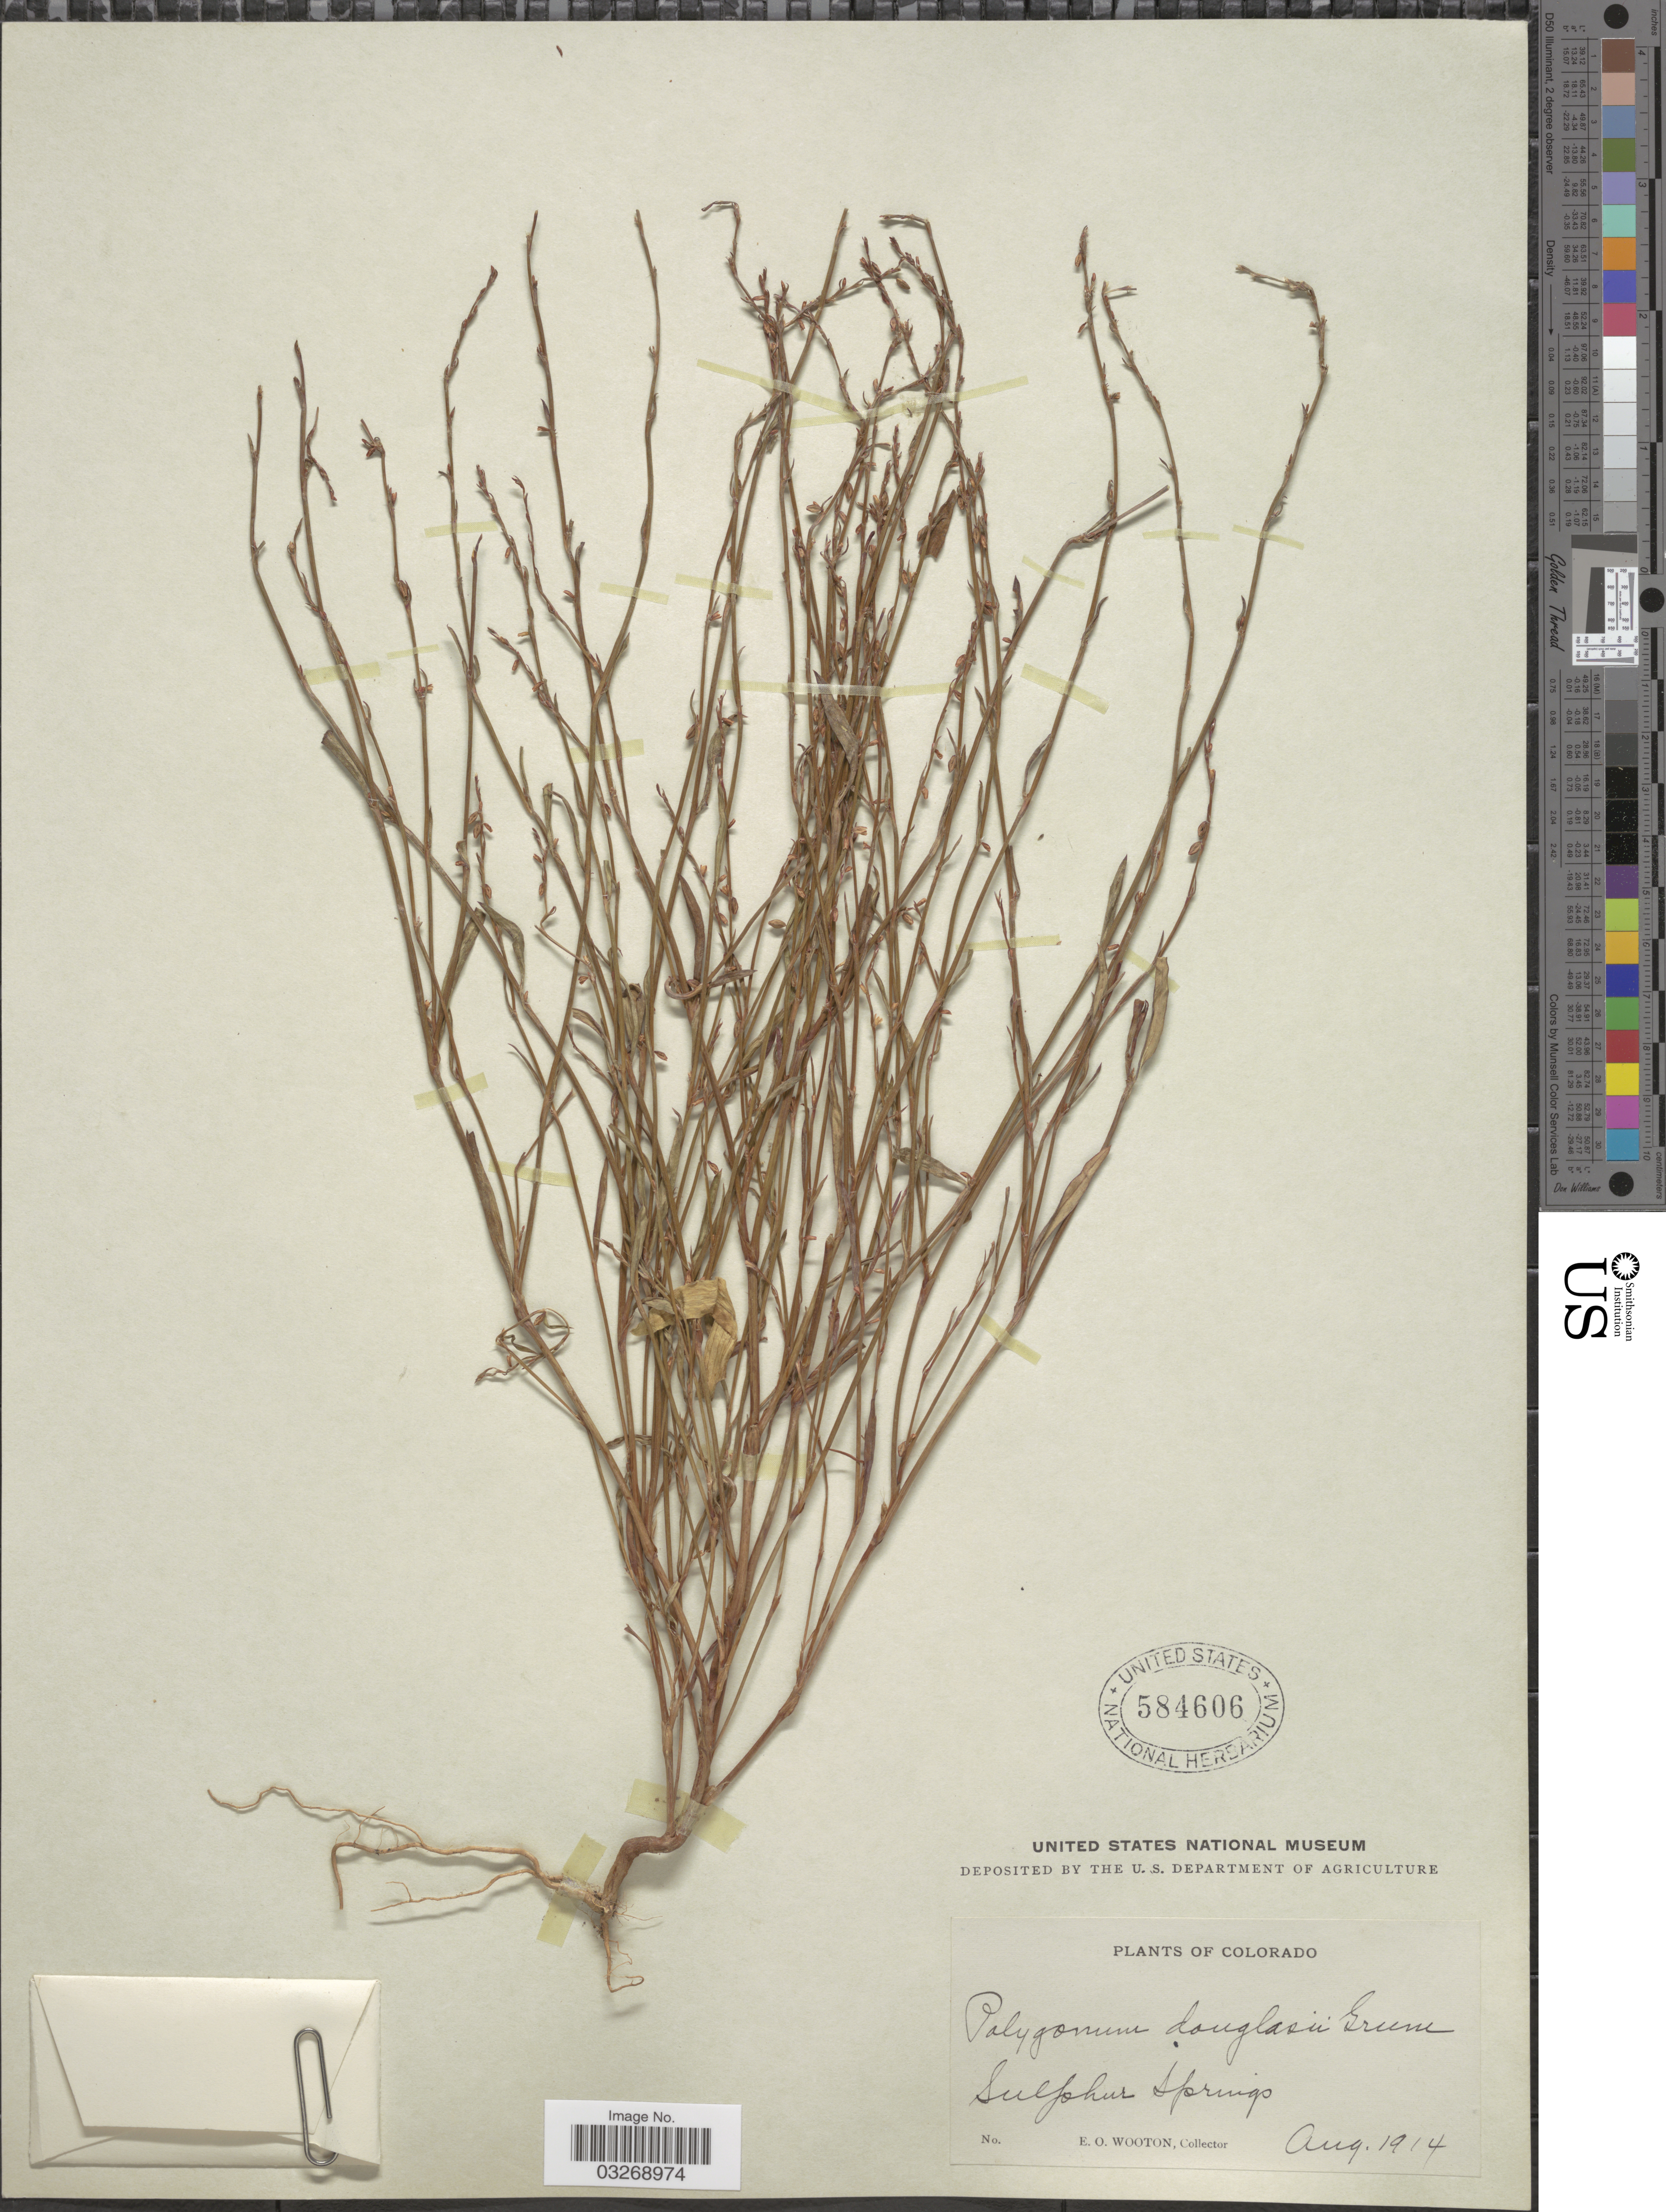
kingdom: Plantae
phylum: Tracheophyta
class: Magnoliopsida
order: Caryophyllales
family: Polygonaceae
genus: Polygonum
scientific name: Polygonum douglasii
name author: Greene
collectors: E. O. Wooton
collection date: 1914-08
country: United States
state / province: Colorado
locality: Sulphur Springs.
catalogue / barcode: US 584606